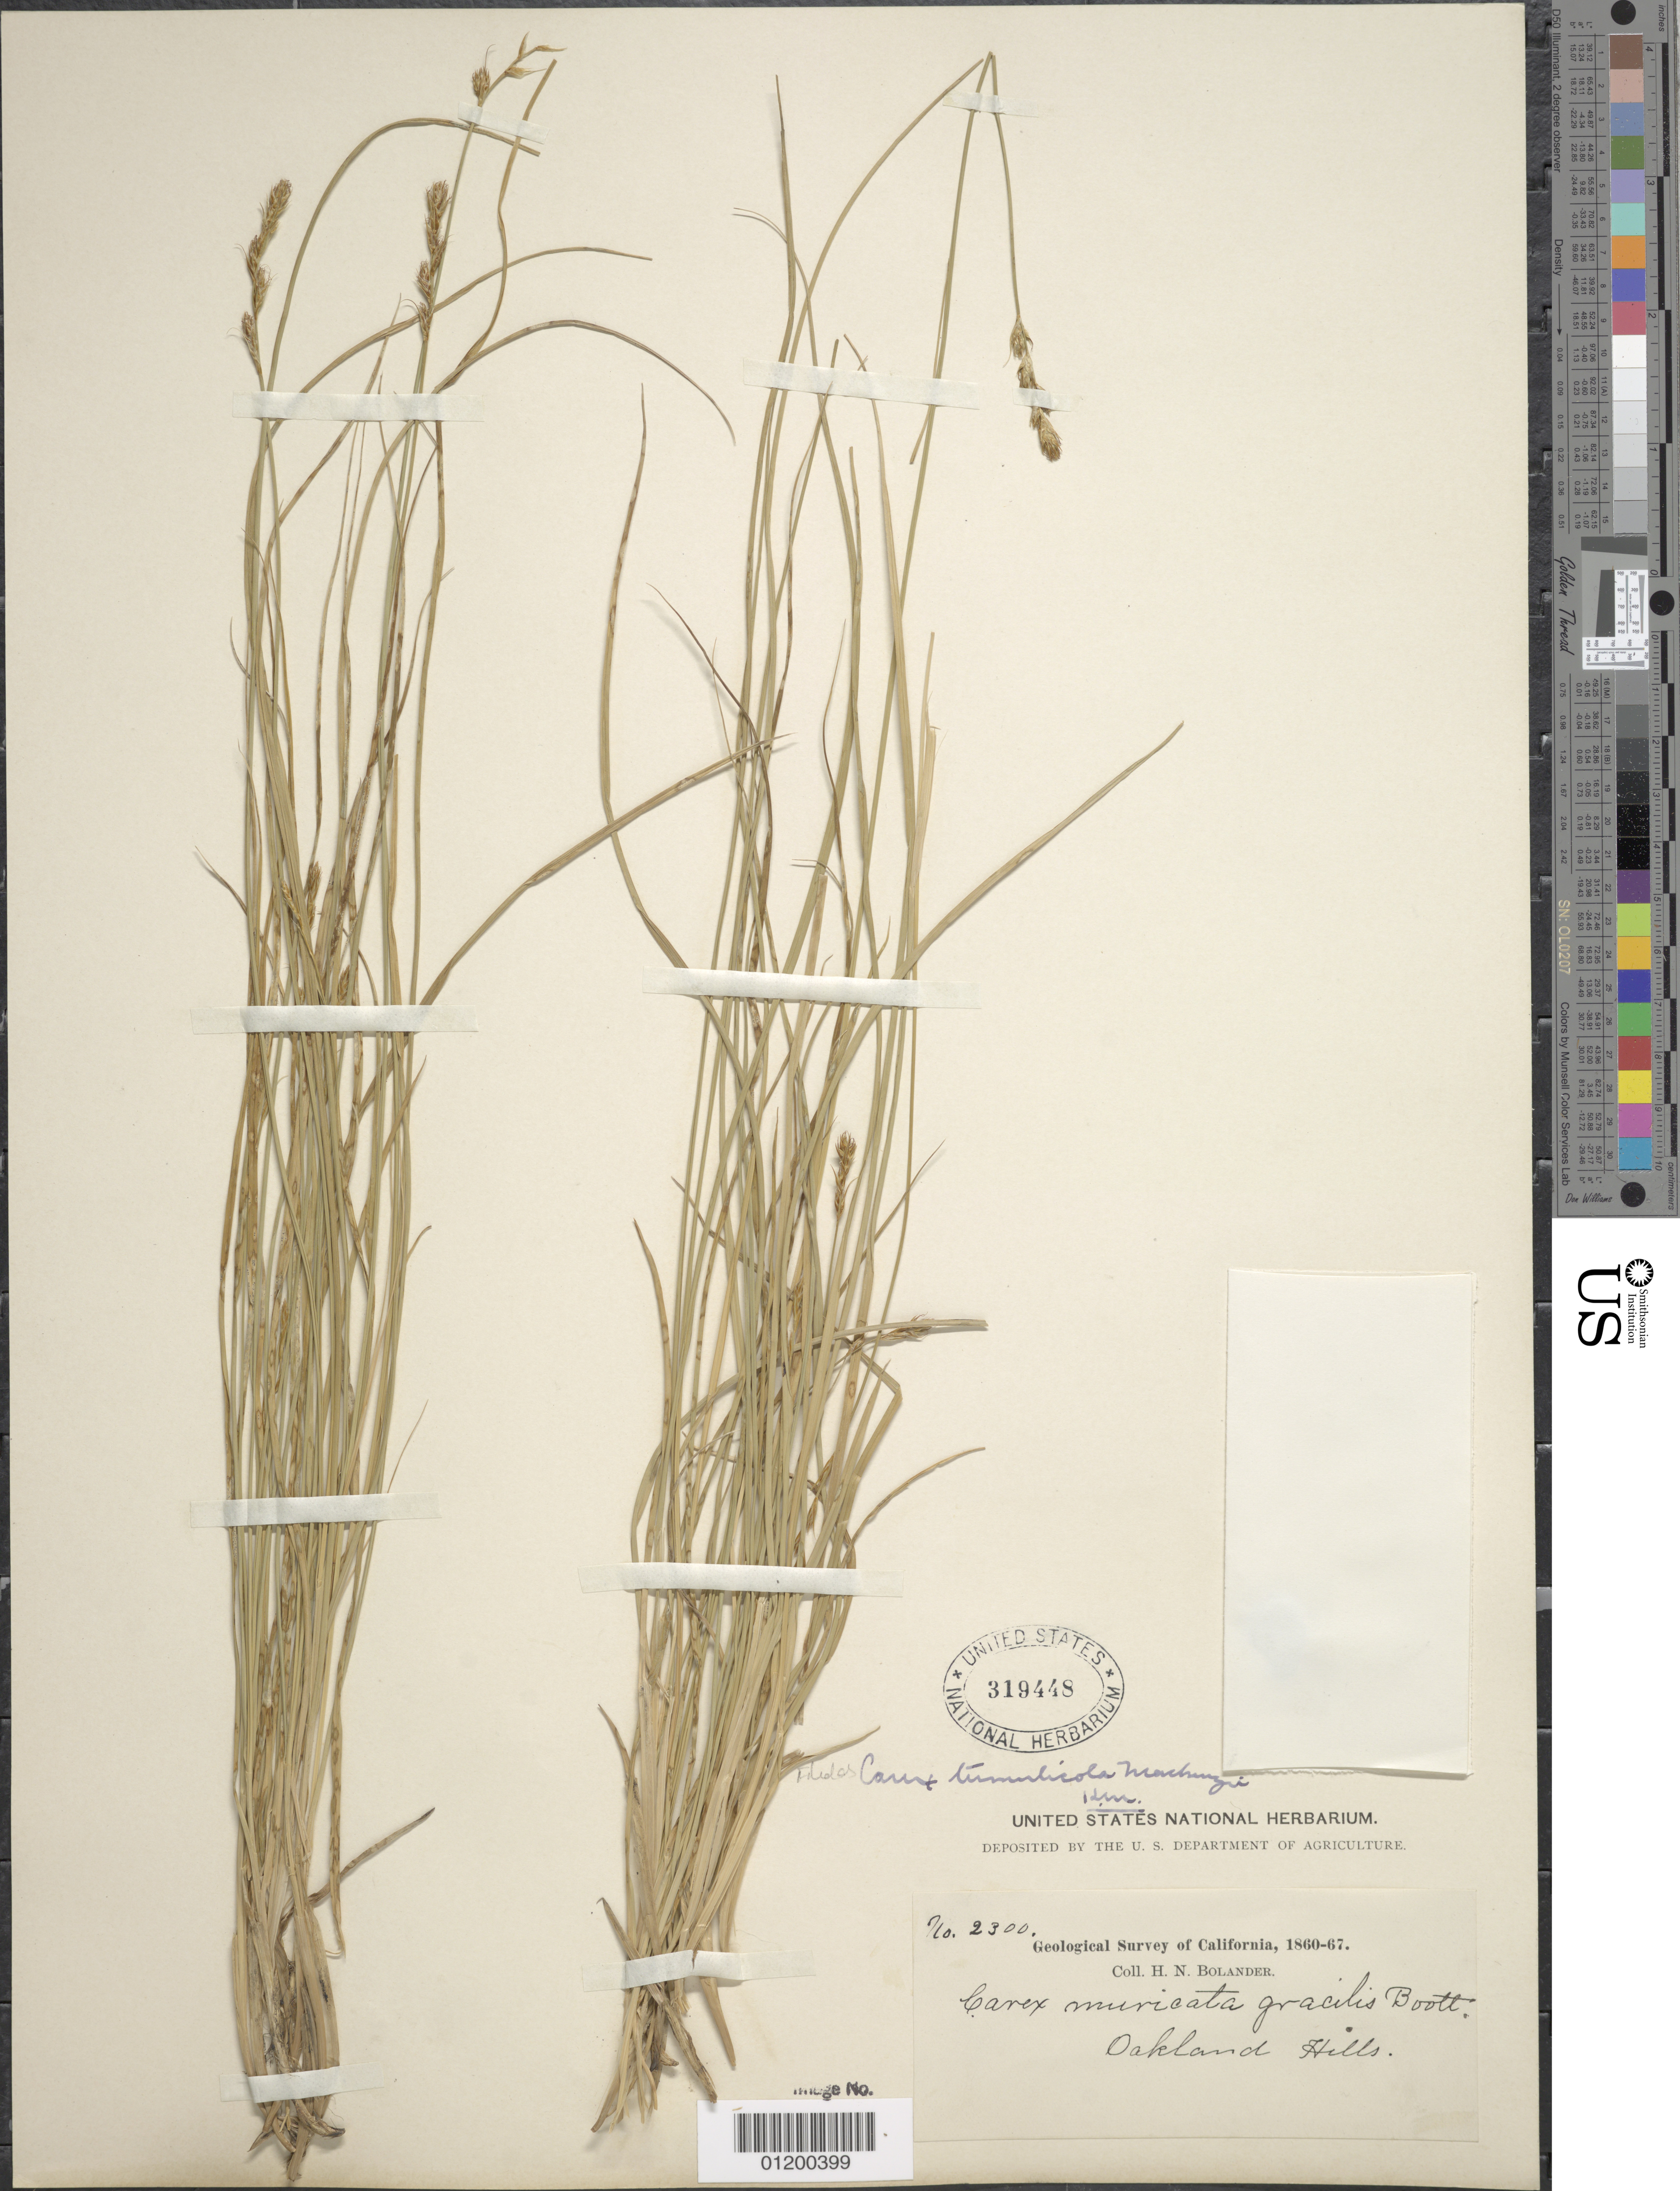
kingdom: Plantae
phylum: Tracheophyta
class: Liliopsida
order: Poales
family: Cyperaceae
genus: Carex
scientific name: Carex tumulicola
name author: Mack.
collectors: H. Bolander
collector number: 2300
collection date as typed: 1860 to -- --- 1867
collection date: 1860/1867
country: United States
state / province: California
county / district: Alameda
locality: Oakland Hills.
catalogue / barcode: US 319448